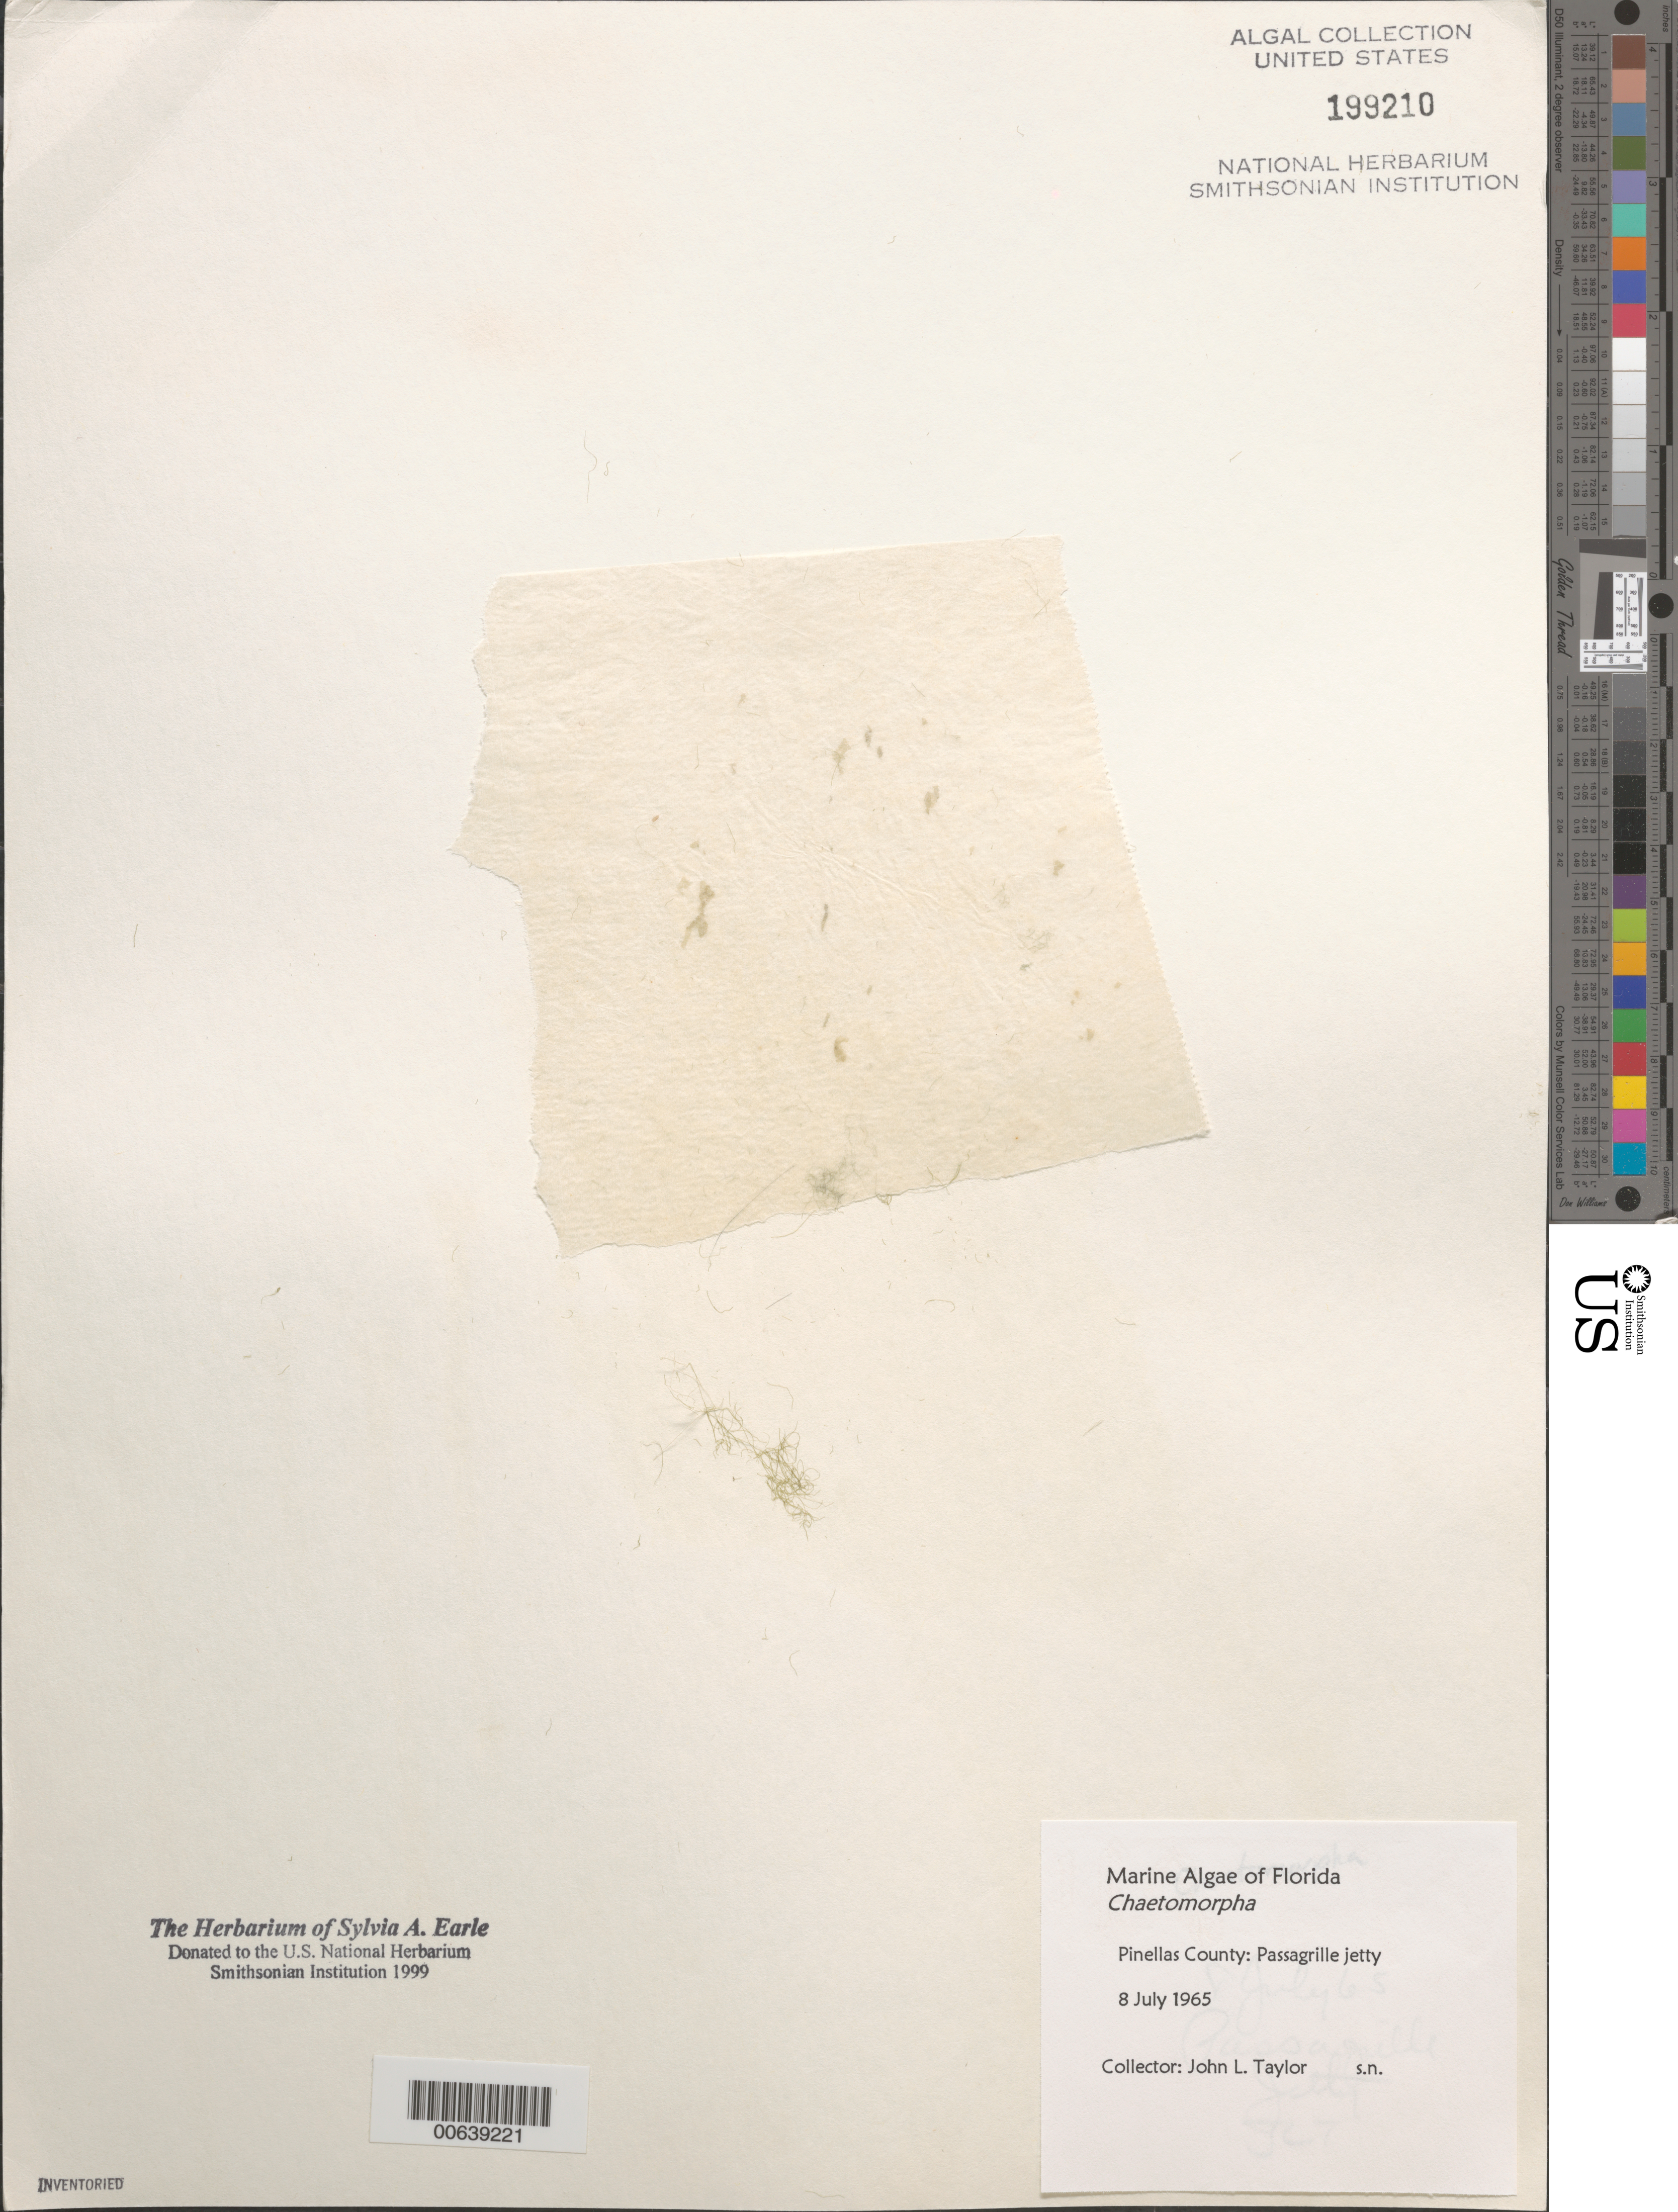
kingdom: Plantae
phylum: Chlorophyta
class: Ulvophyceae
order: Cladophorales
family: Cladophoraceae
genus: Chaetomorpha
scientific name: Chaetomorpha sp.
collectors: J. L. Taylor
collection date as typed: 08 Jul 1965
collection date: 1965-07-08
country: United States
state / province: Florida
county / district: Pinellas County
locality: Pass-a-Grille jetty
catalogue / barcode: US 199210